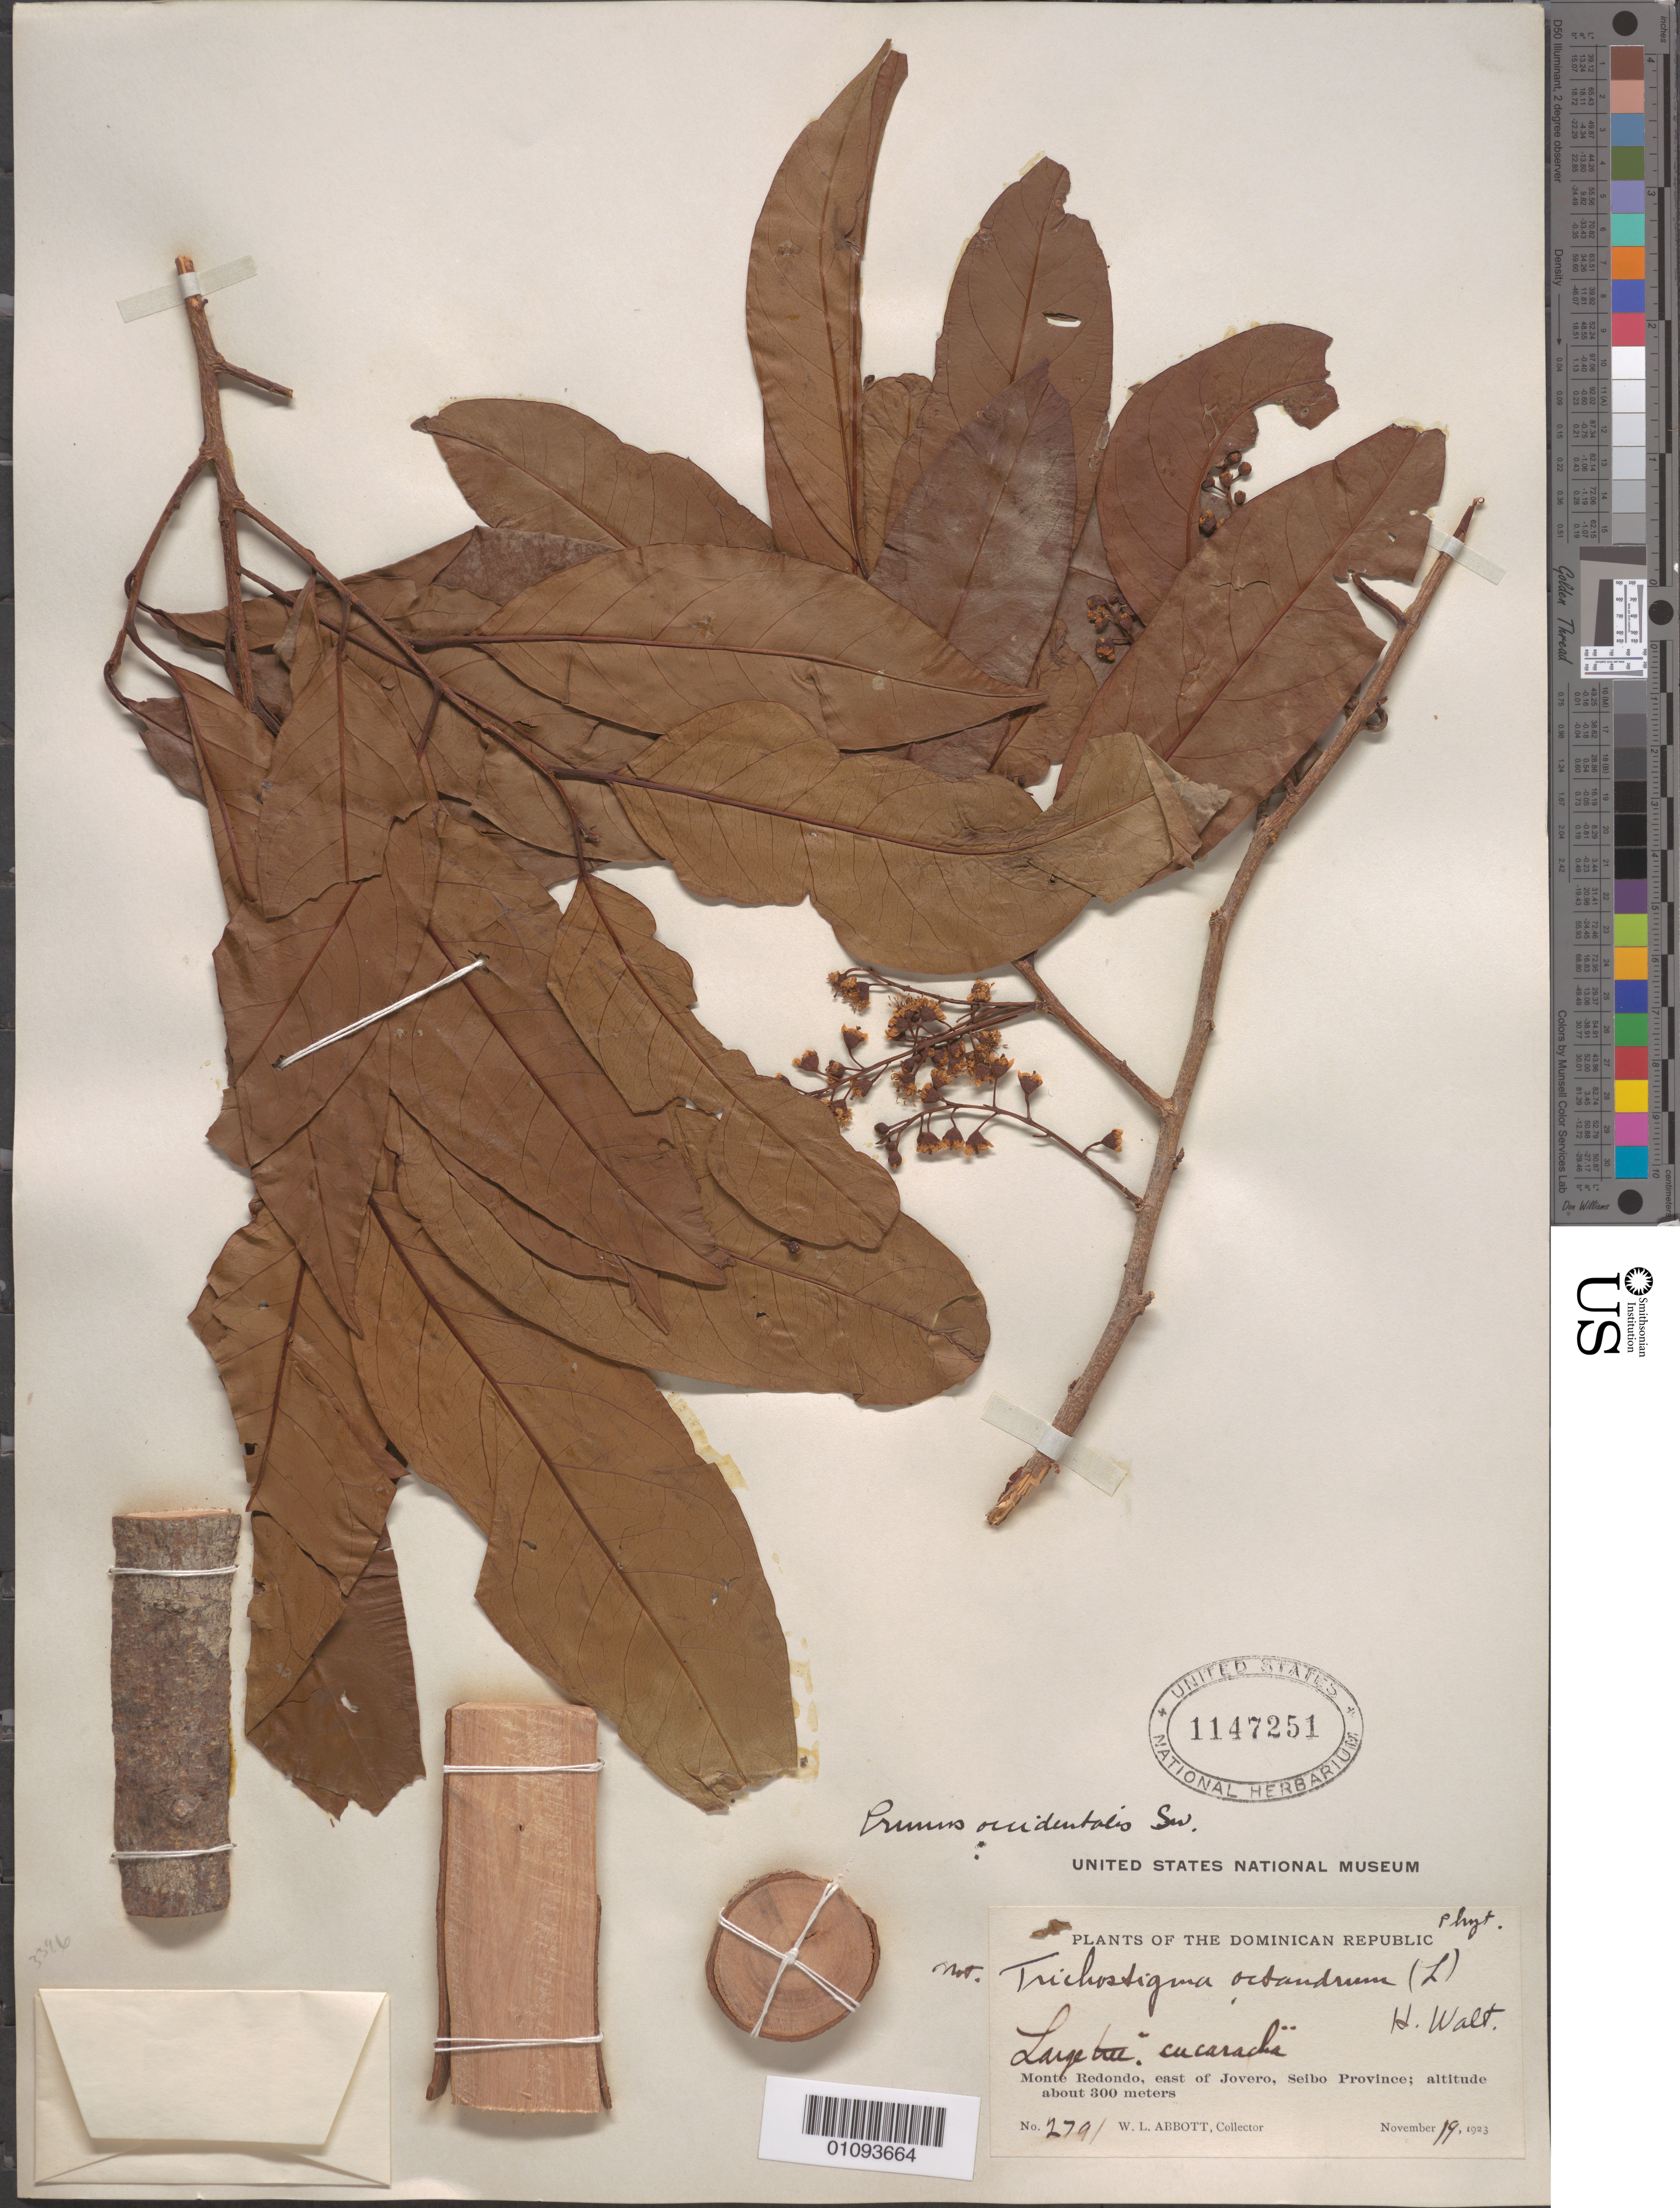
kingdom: Plantae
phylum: Tracheophyta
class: Magnoliopsida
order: Rosales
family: Rosaceae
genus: Prunus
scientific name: Prunus occidentalis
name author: Sw.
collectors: W. L. Abbott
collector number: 2791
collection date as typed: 19 Nov 1923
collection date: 1923-11-19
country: Dominican Republic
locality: Monte Redondo, East of Jovero, Seibo Province;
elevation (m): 300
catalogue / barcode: US 1147251